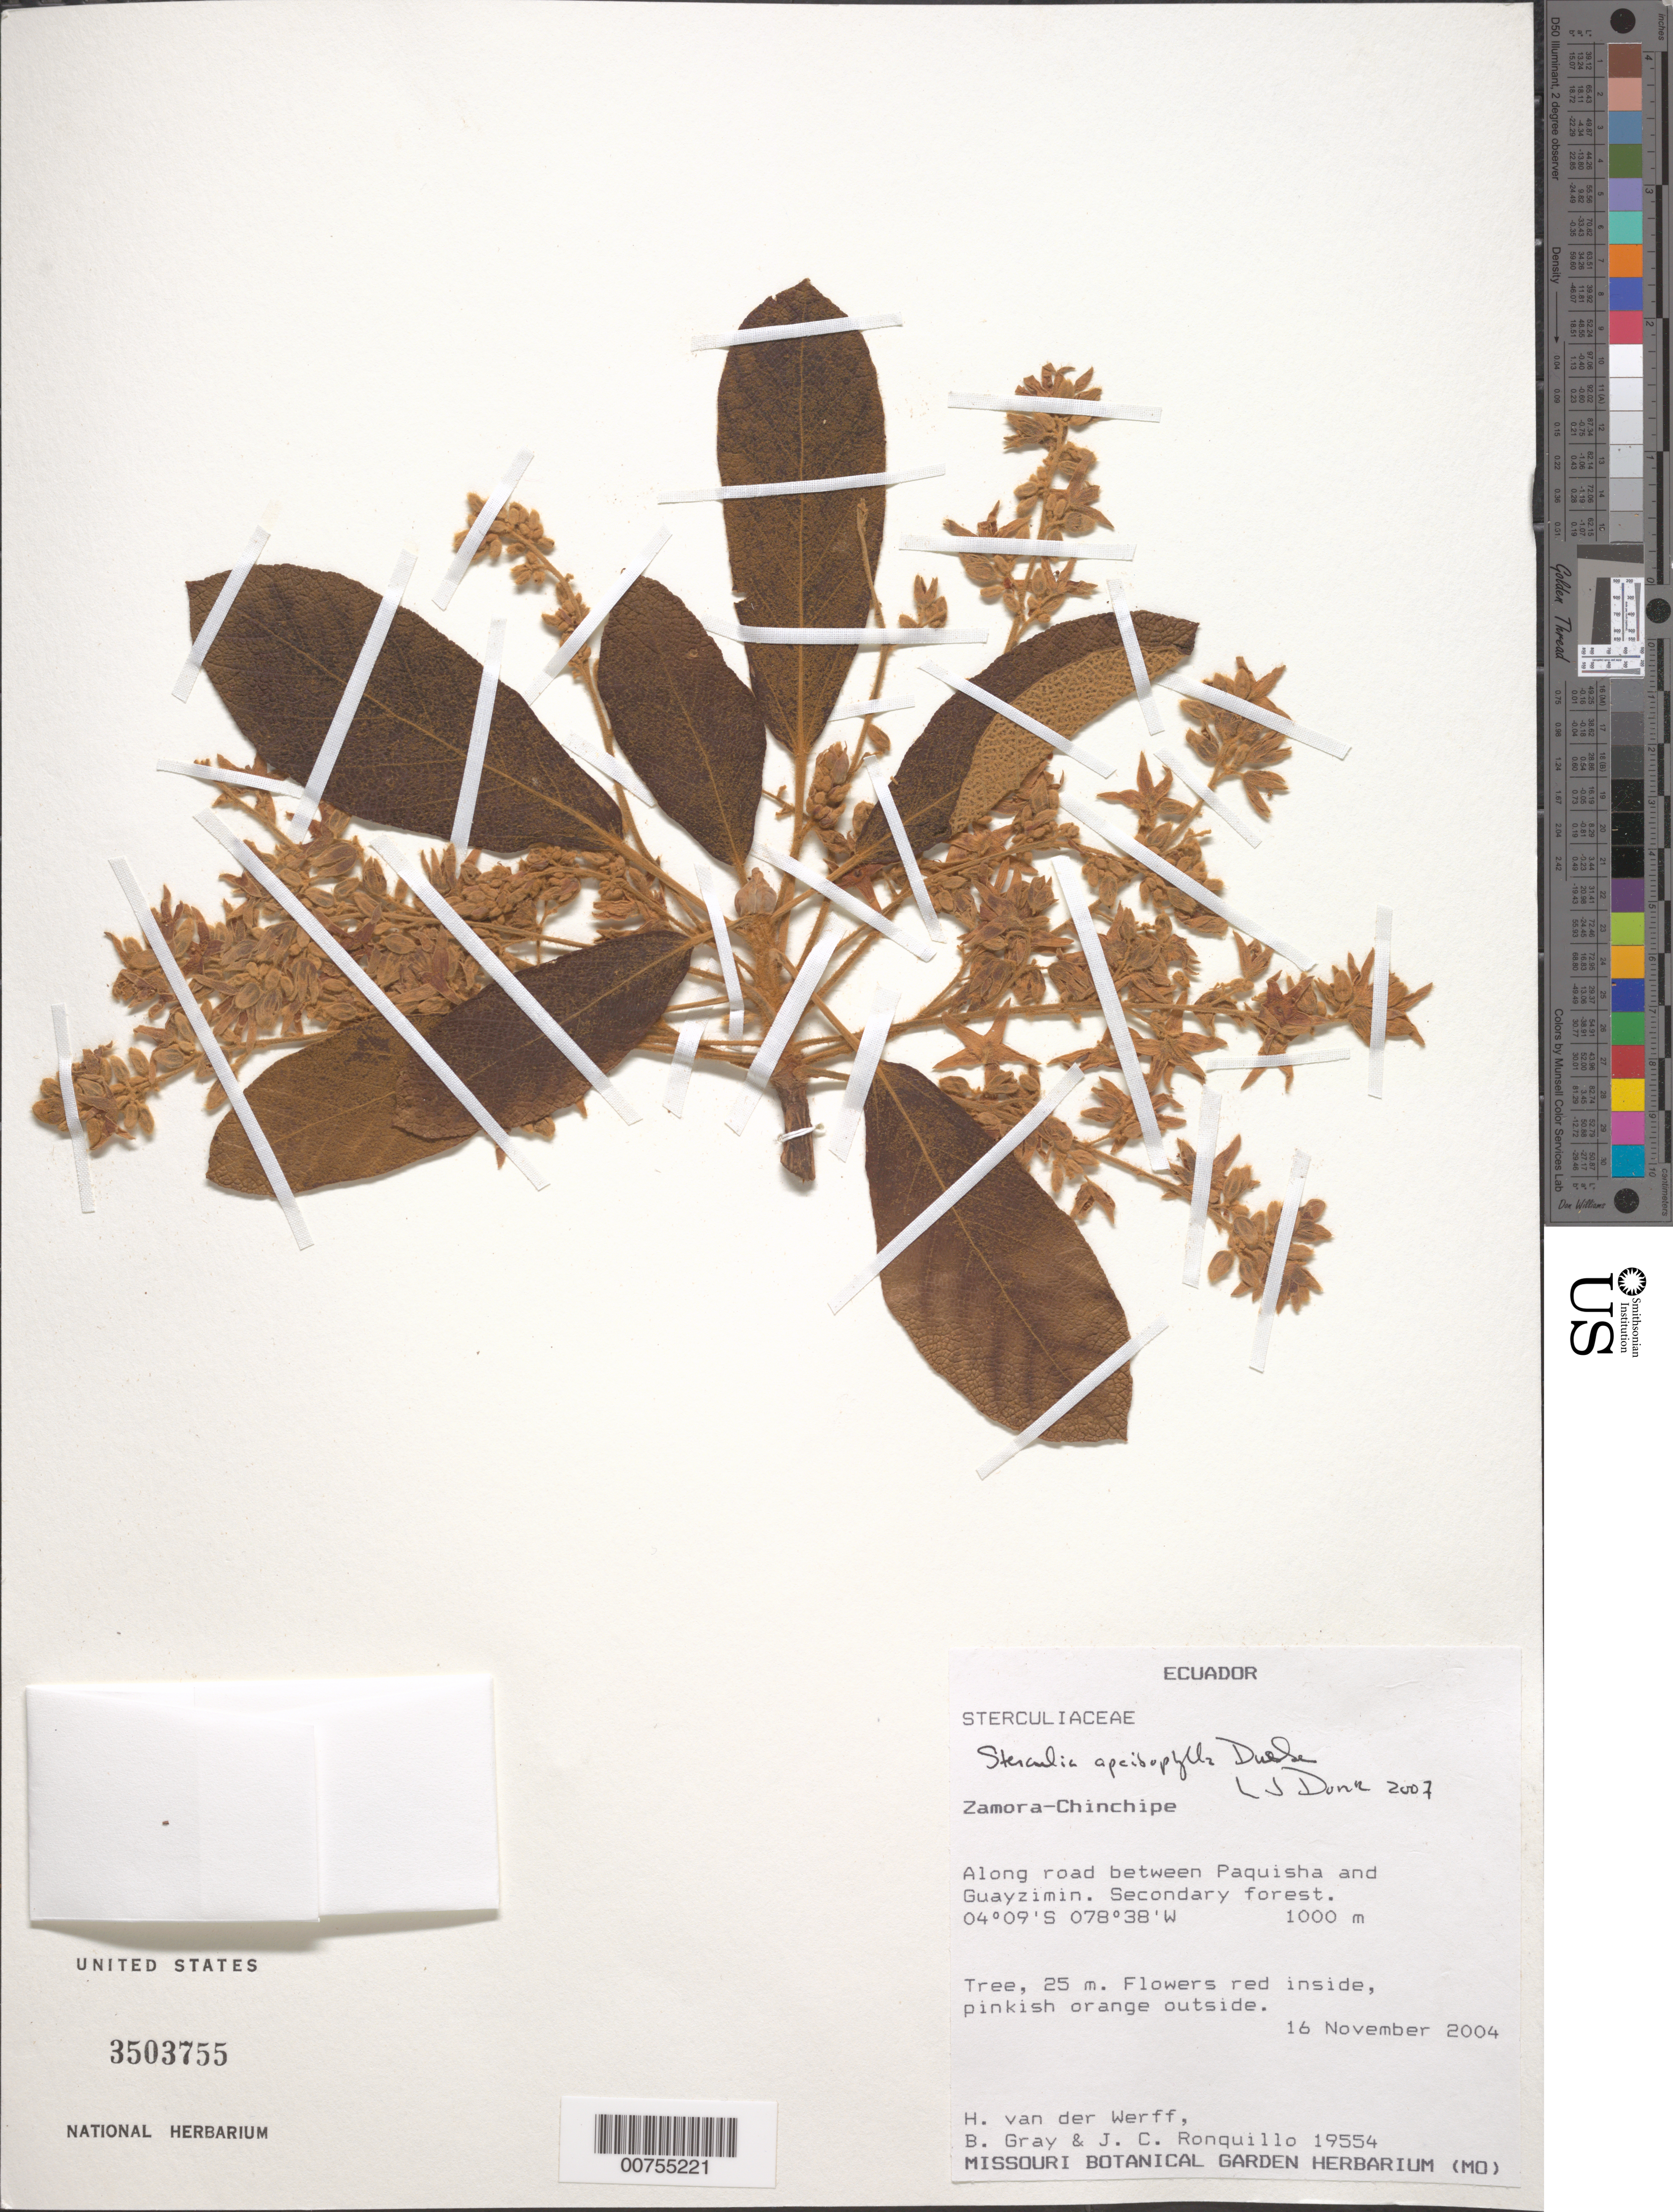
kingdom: Plantae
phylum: Tracheophyta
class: Magnoliopsida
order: Malvales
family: Malvaceae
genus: Sterculia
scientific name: Sterculia apeibophylla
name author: Ducke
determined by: Dorr, L. J., (BOT), Smithsonian Institution - National Museum of Natural History (UNITED STATES)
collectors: H. van der Werff, B. Gray & J. Ronquillo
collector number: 19554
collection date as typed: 16 Nov 2004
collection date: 2004-11-16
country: Ecuador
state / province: Zamora-Chinchipe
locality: Along road between Paquisha and Guayzimin.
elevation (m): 1000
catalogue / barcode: US 3503755